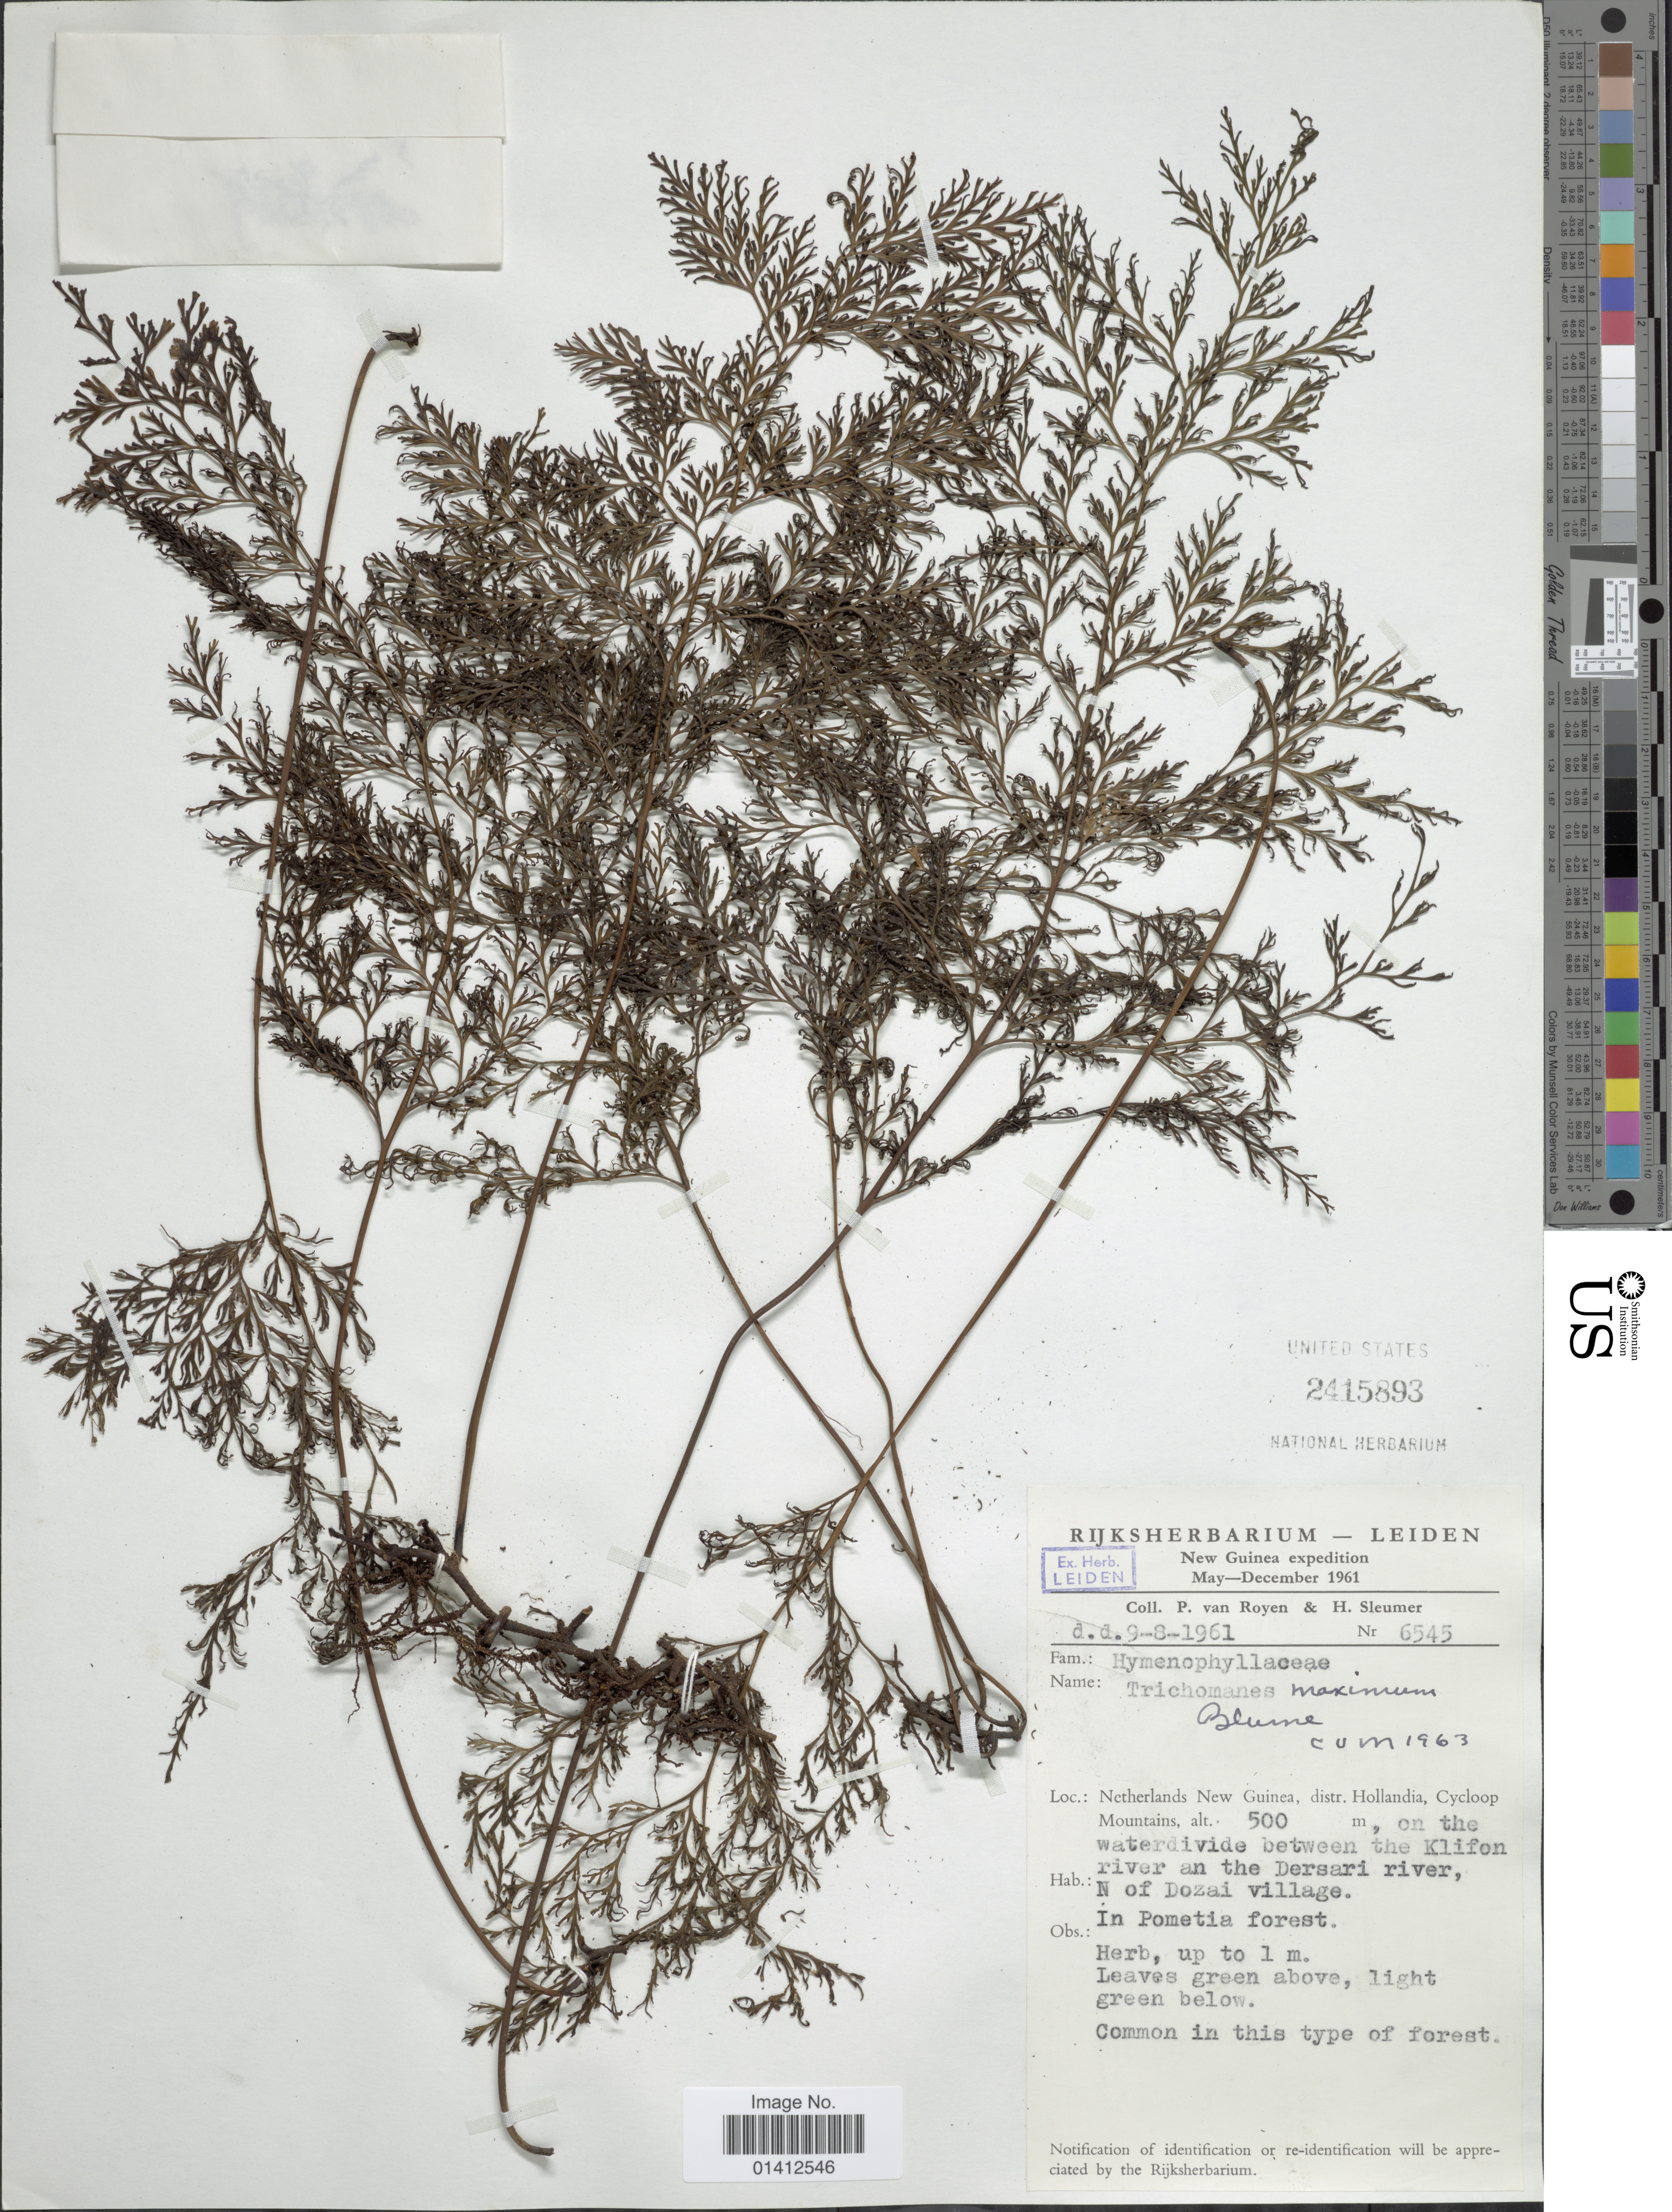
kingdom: Plantae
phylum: Tracheophyta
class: Polypodiopsida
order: Hymenophyllales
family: Hymenophyllaceae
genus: Vandenboschia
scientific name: Vandenboschia maxima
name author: (Blume) Copel.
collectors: P. van Royen & H. O. Sleumer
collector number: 6545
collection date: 1961-08-09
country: Indonesia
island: New Guinea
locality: Netherlands New Guinea, distr Hollandia, Cycloop Mountains, on the waterdivide between the Klifen river an the Desari river, N of Dozai village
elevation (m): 500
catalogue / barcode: US 2415893